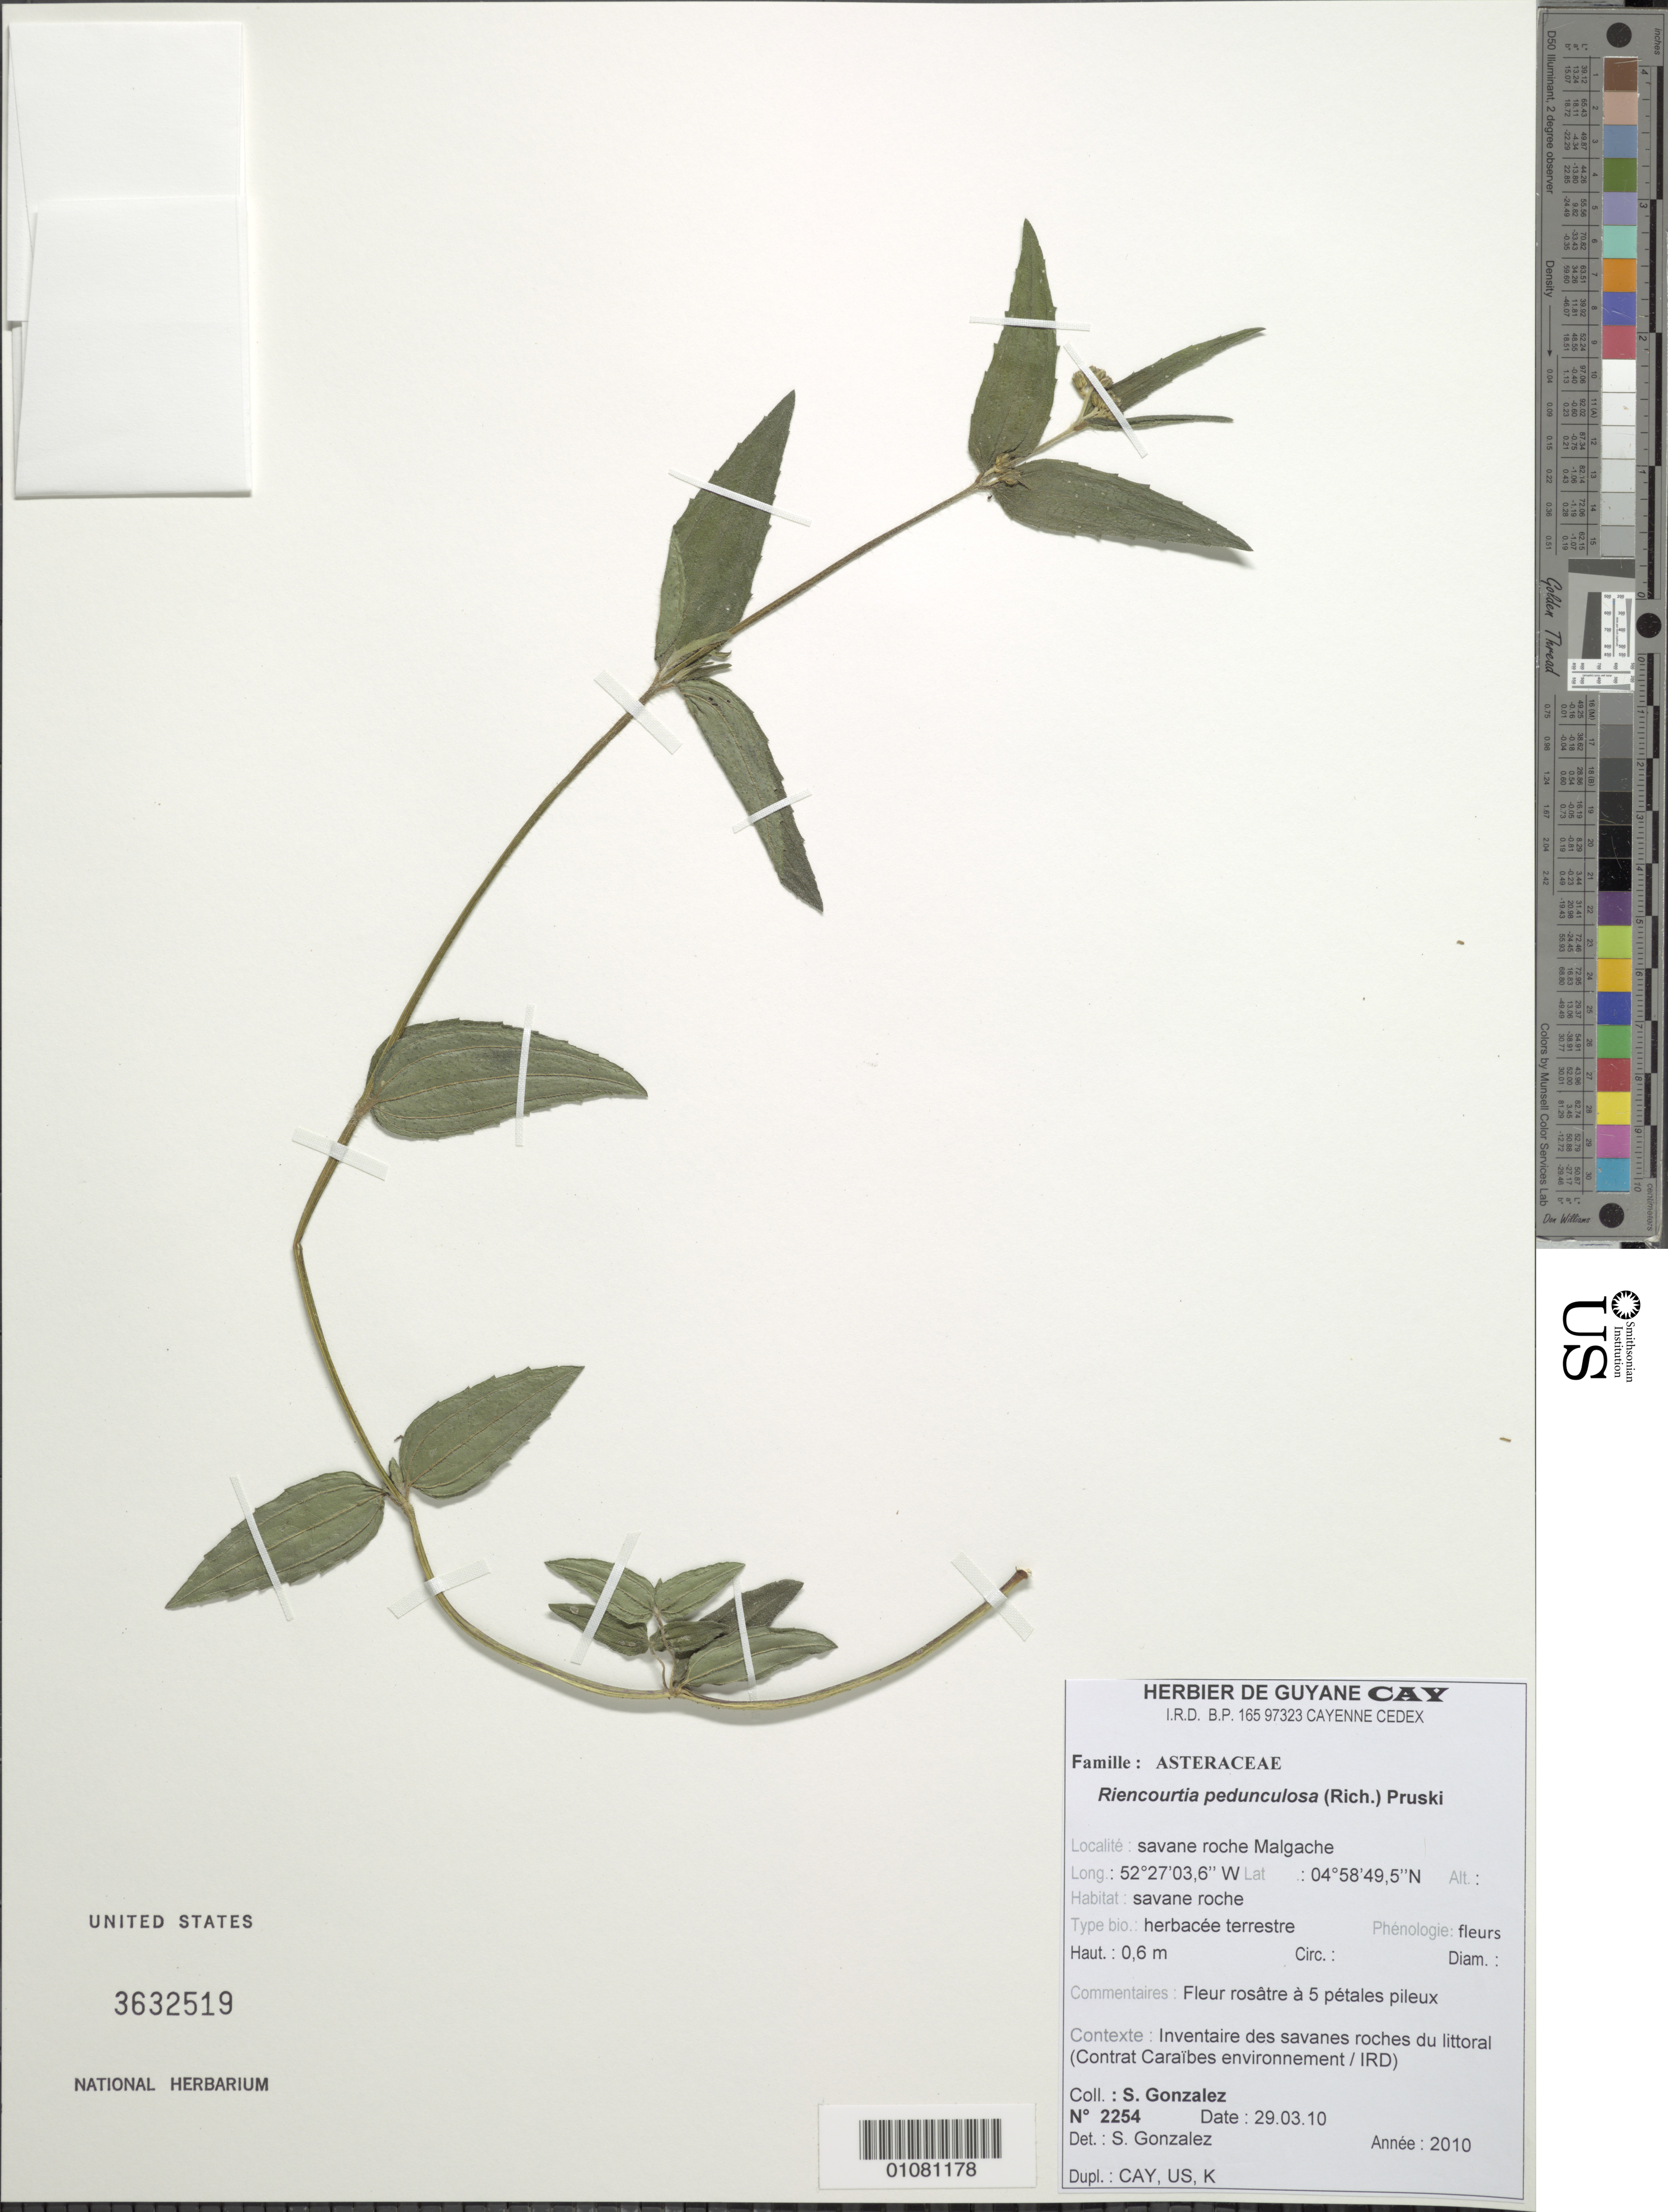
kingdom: Plantae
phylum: Tracheophyta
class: Magnoliopsida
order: Asterales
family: Asteraceae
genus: Riencourtia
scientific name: Riencourtia pedunculosa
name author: (Rich.) Pruski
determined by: Gonzalez, Sophie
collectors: S. Gonzalez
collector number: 2254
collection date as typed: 29-Mar-10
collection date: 1910-03-29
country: French Guiana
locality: Savane Roche Malgache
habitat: Savane roche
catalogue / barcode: US 3632519